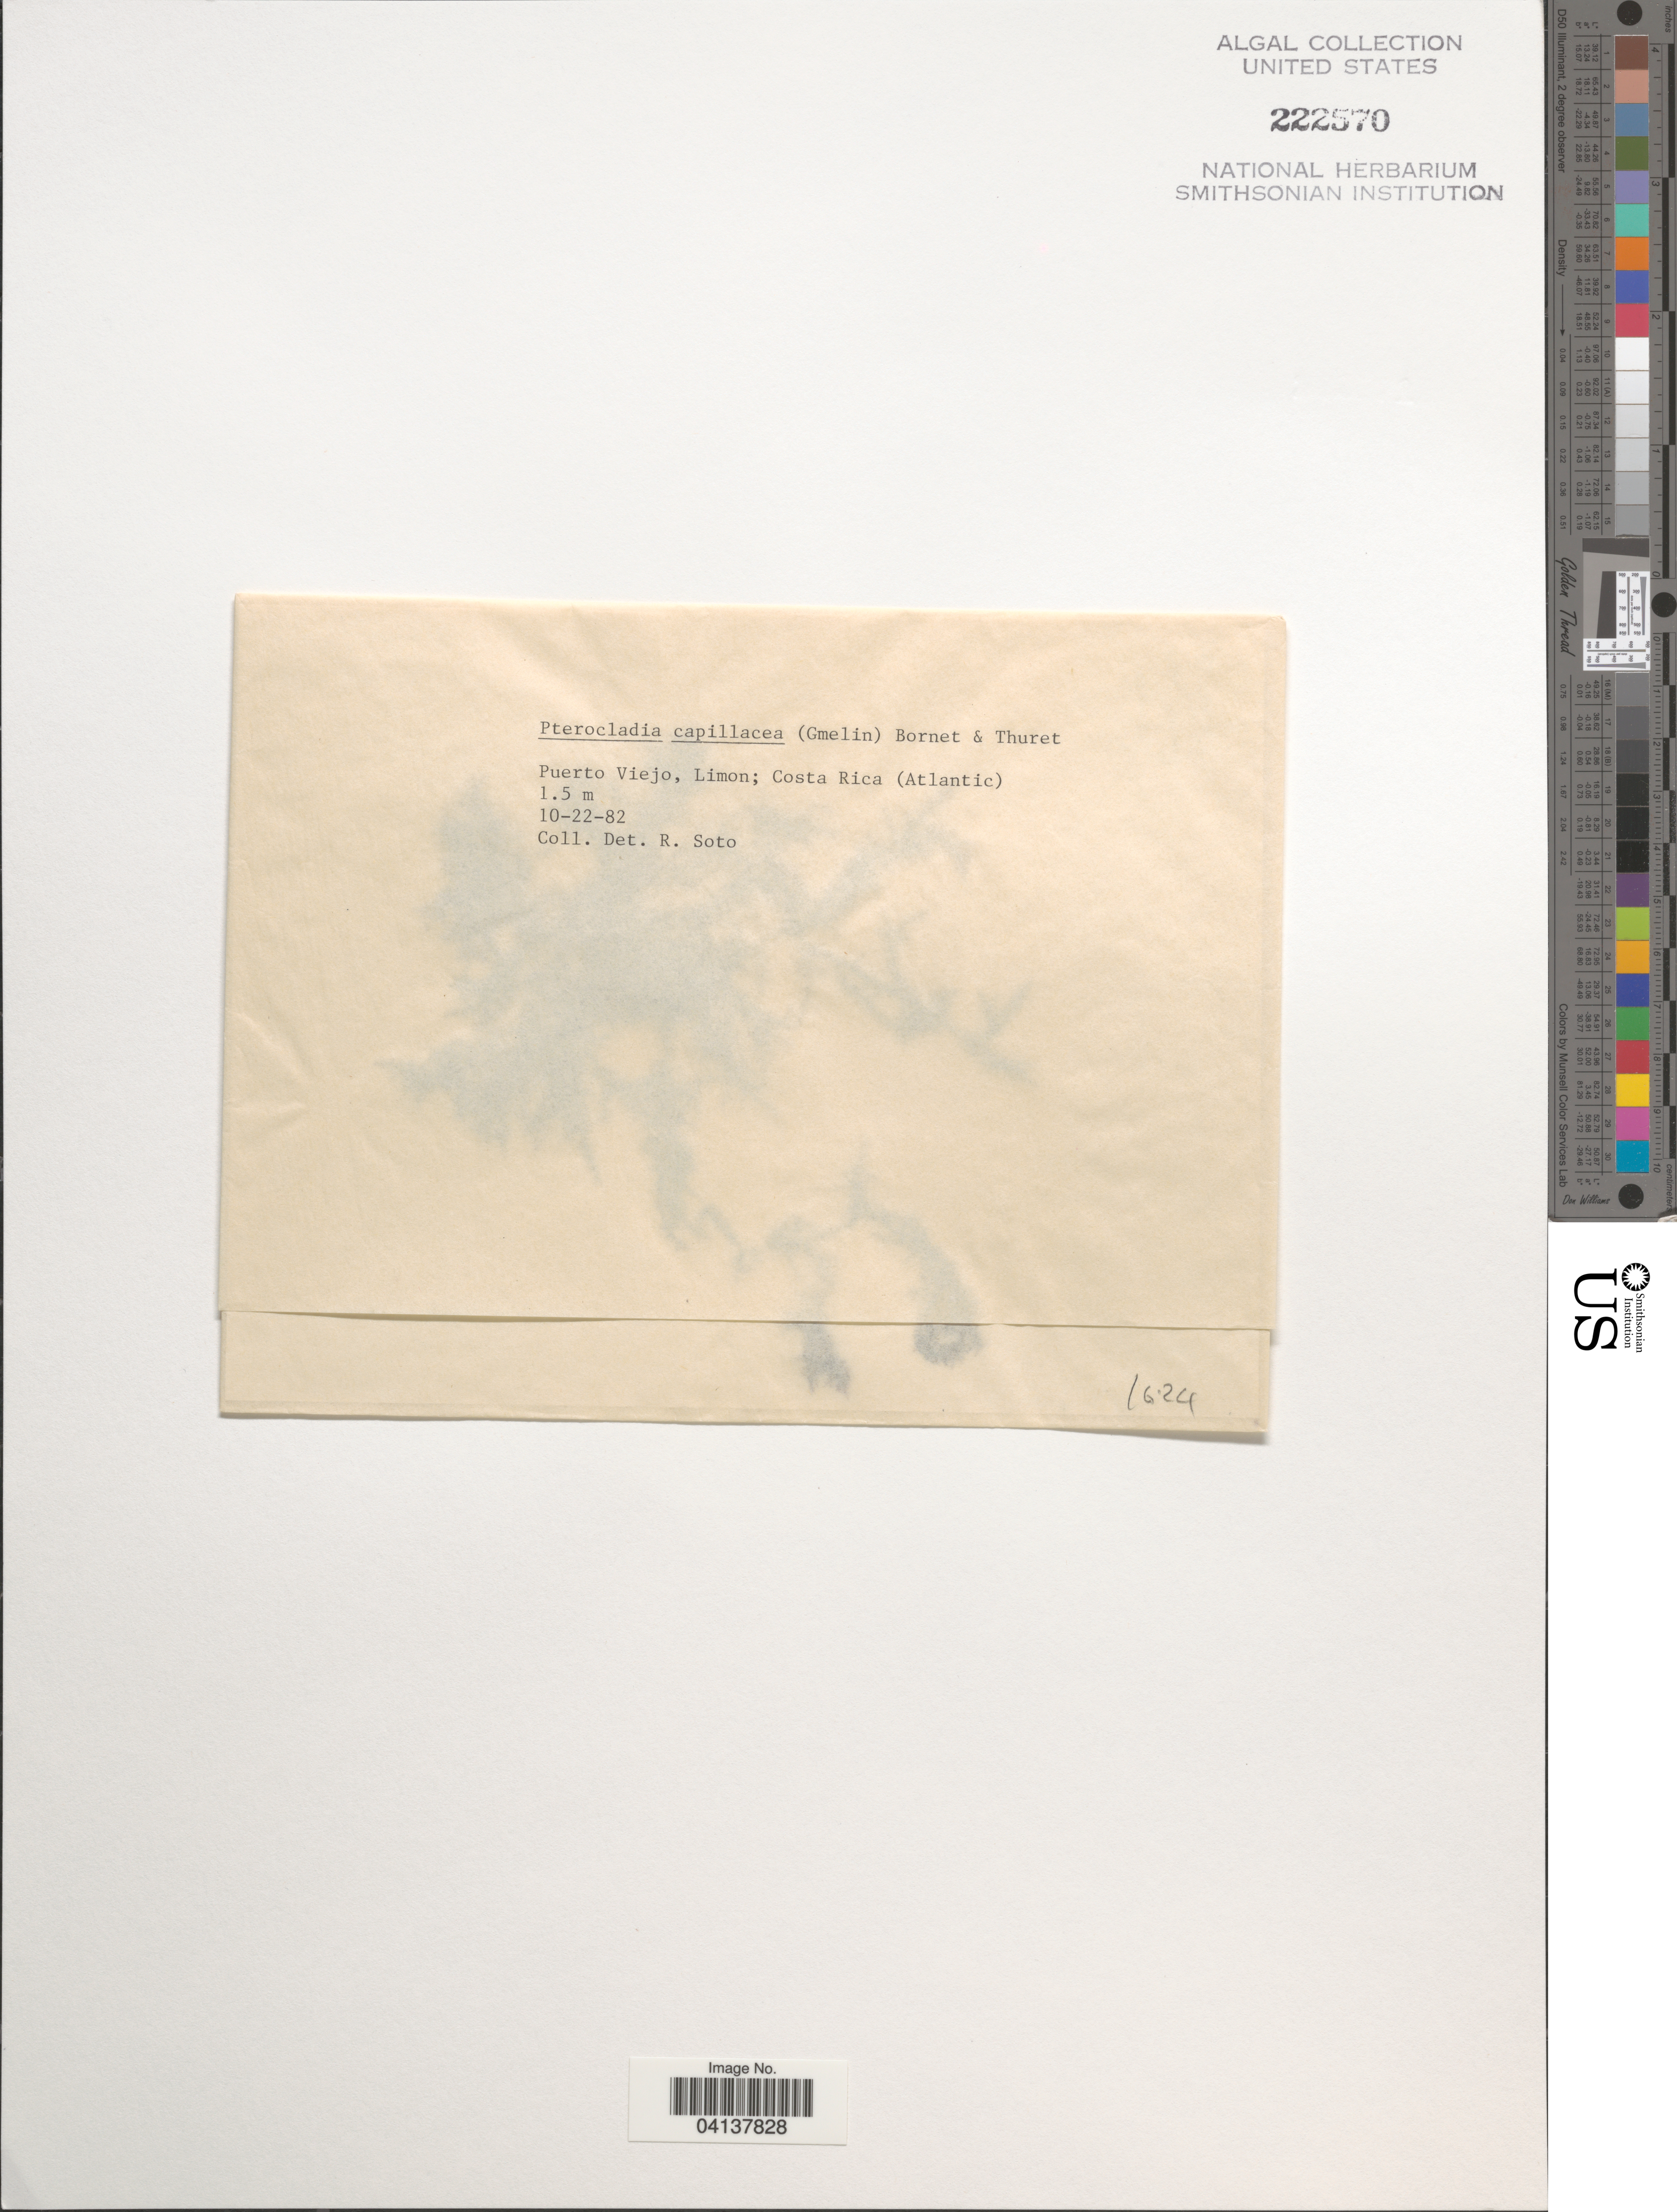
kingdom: Plantae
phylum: Rhodophyta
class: Florideophyceae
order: Gelidiales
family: Pterocladiaceae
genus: Pterocladiella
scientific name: Pterocladiella capillacea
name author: (S.G. Gmel.) Santelices & Hommers.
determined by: Algae name updating Project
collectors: R. Soto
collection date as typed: Transcribed d/m/y: 22/10/82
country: Costa Rica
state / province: Limón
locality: Puerto Viejo; (Atlantic).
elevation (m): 1.5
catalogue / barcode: US 222570